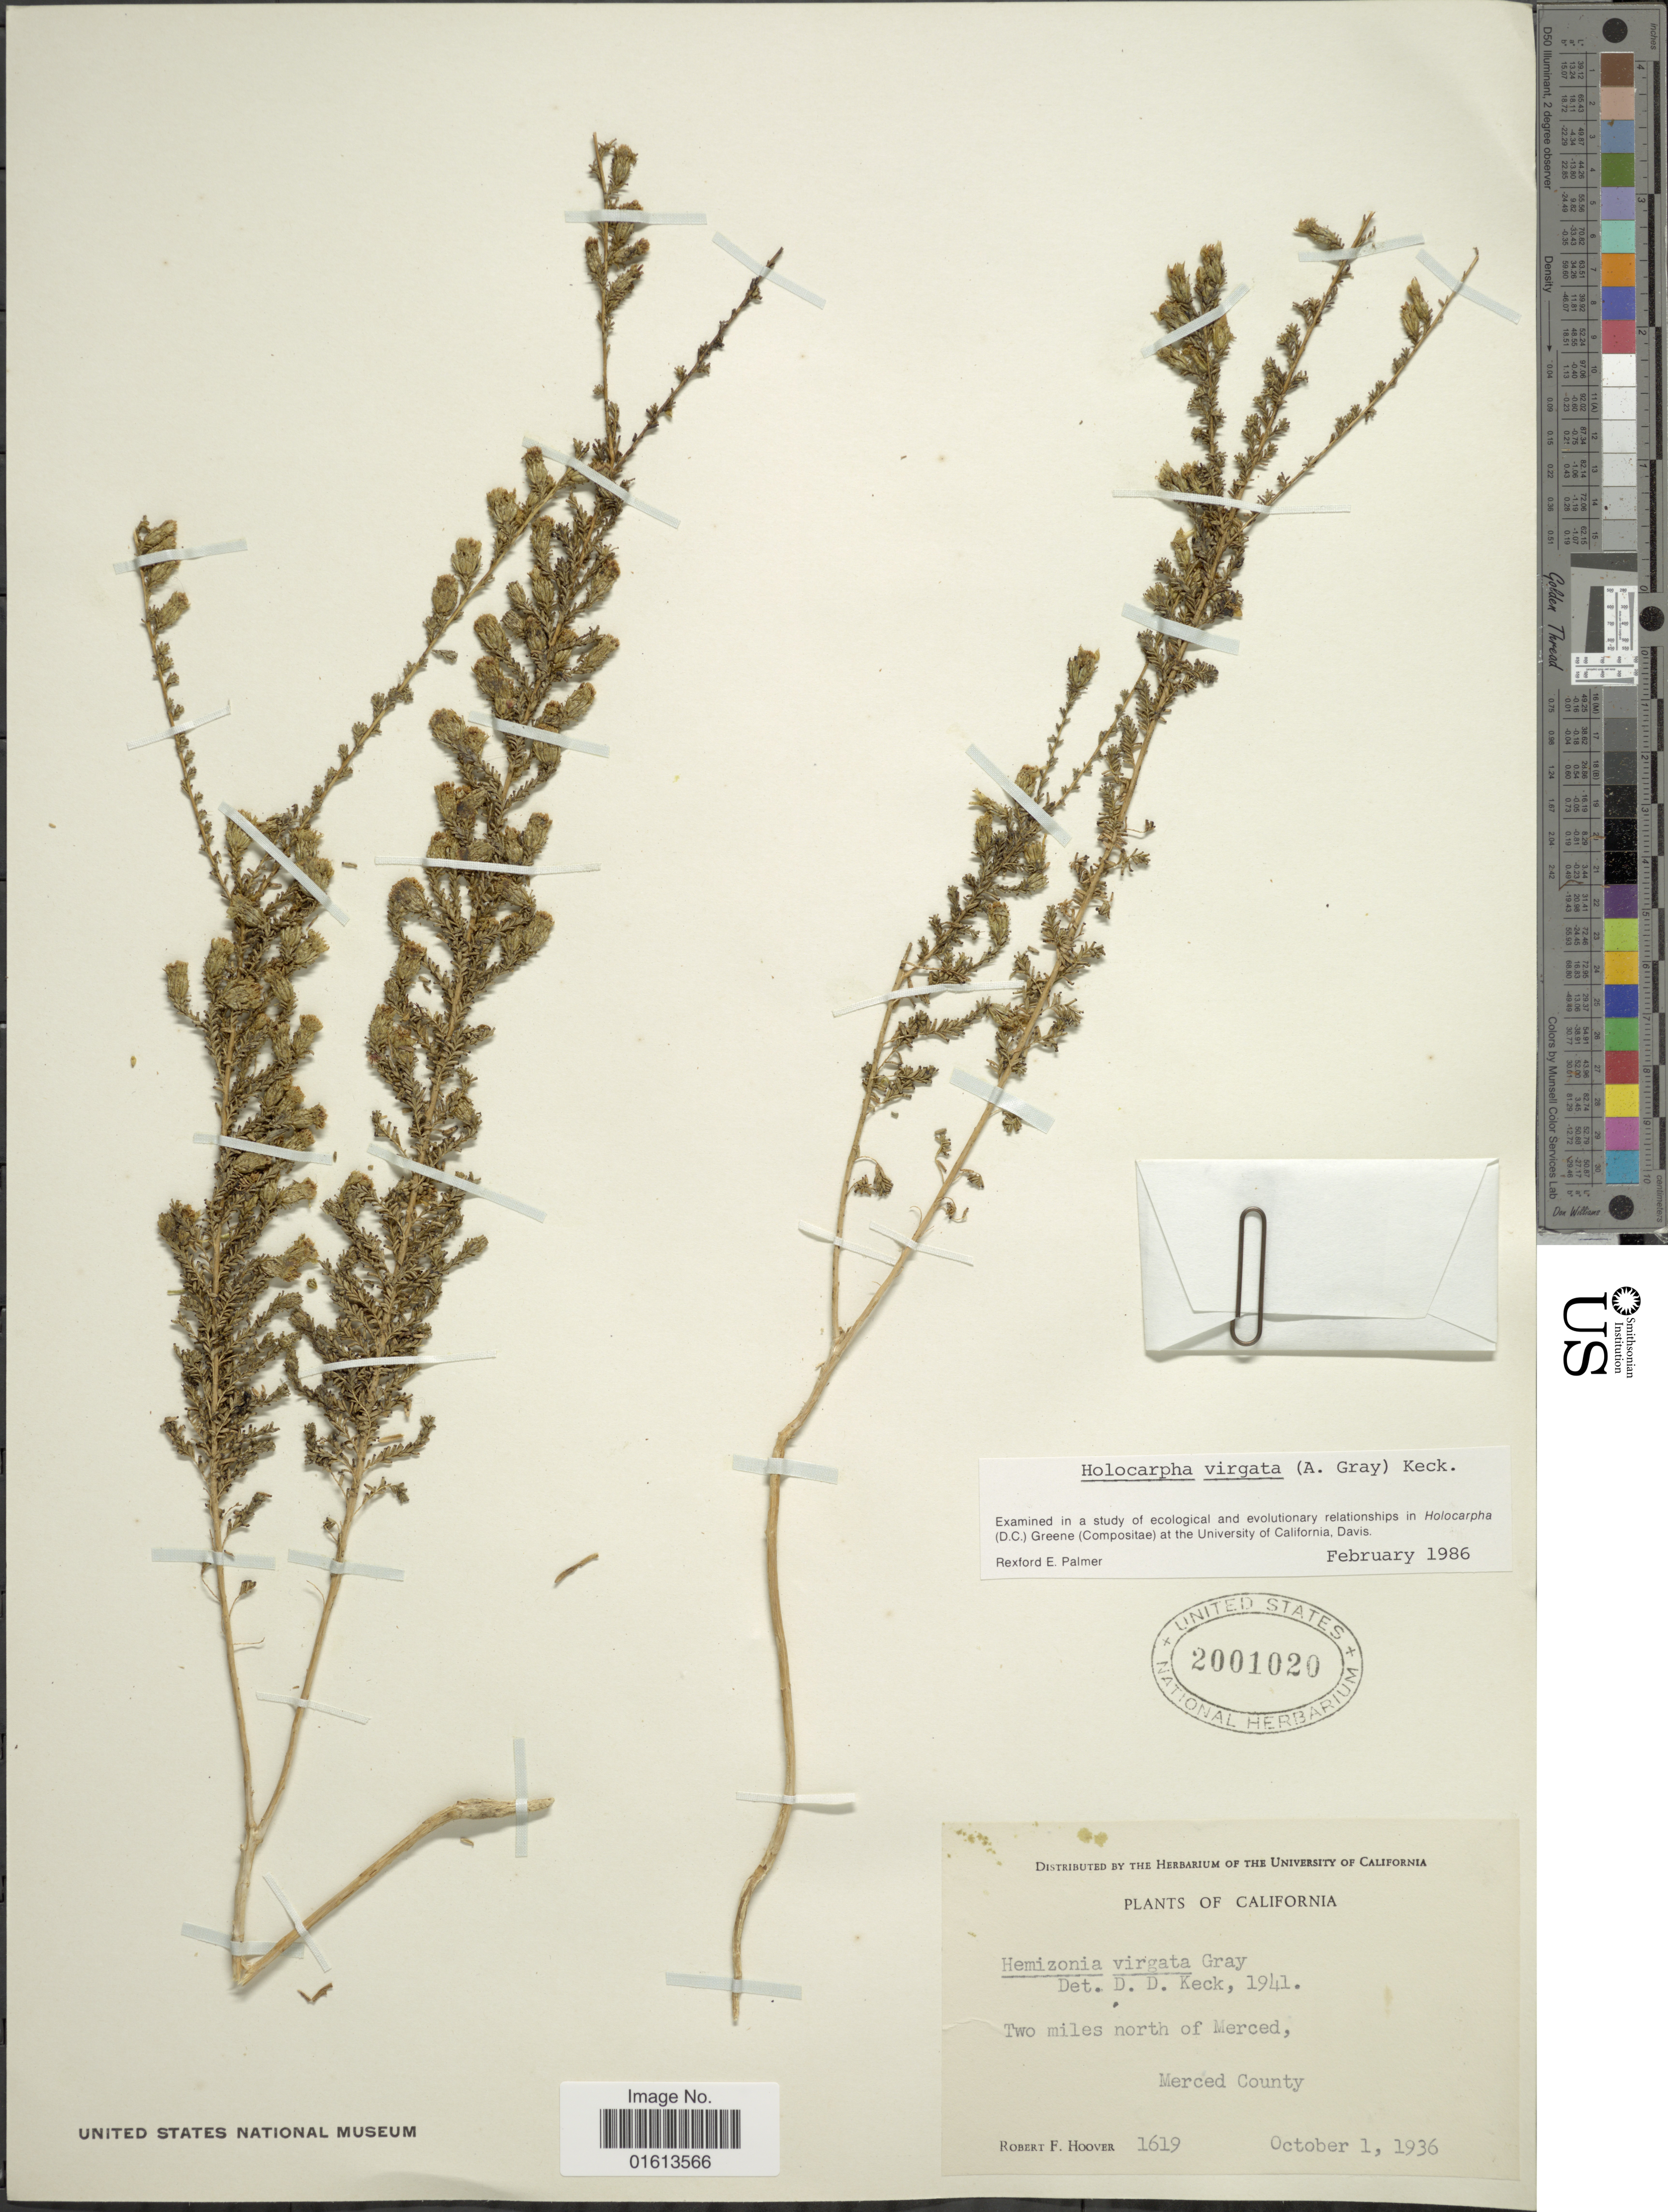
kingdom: Plantae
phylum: Tracheophyta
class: Magnoliopsida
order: Asterales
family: Asteraceae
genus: Holocarpha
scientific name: Holocarpha virgata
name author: (A. Gray) D.D. Keck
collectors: R. F. Hoover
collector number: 1619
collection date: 1936-10-01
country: United States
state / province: California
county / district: Merced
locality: California. Two miles north of Merced. Merced County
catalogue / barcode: US 2001020